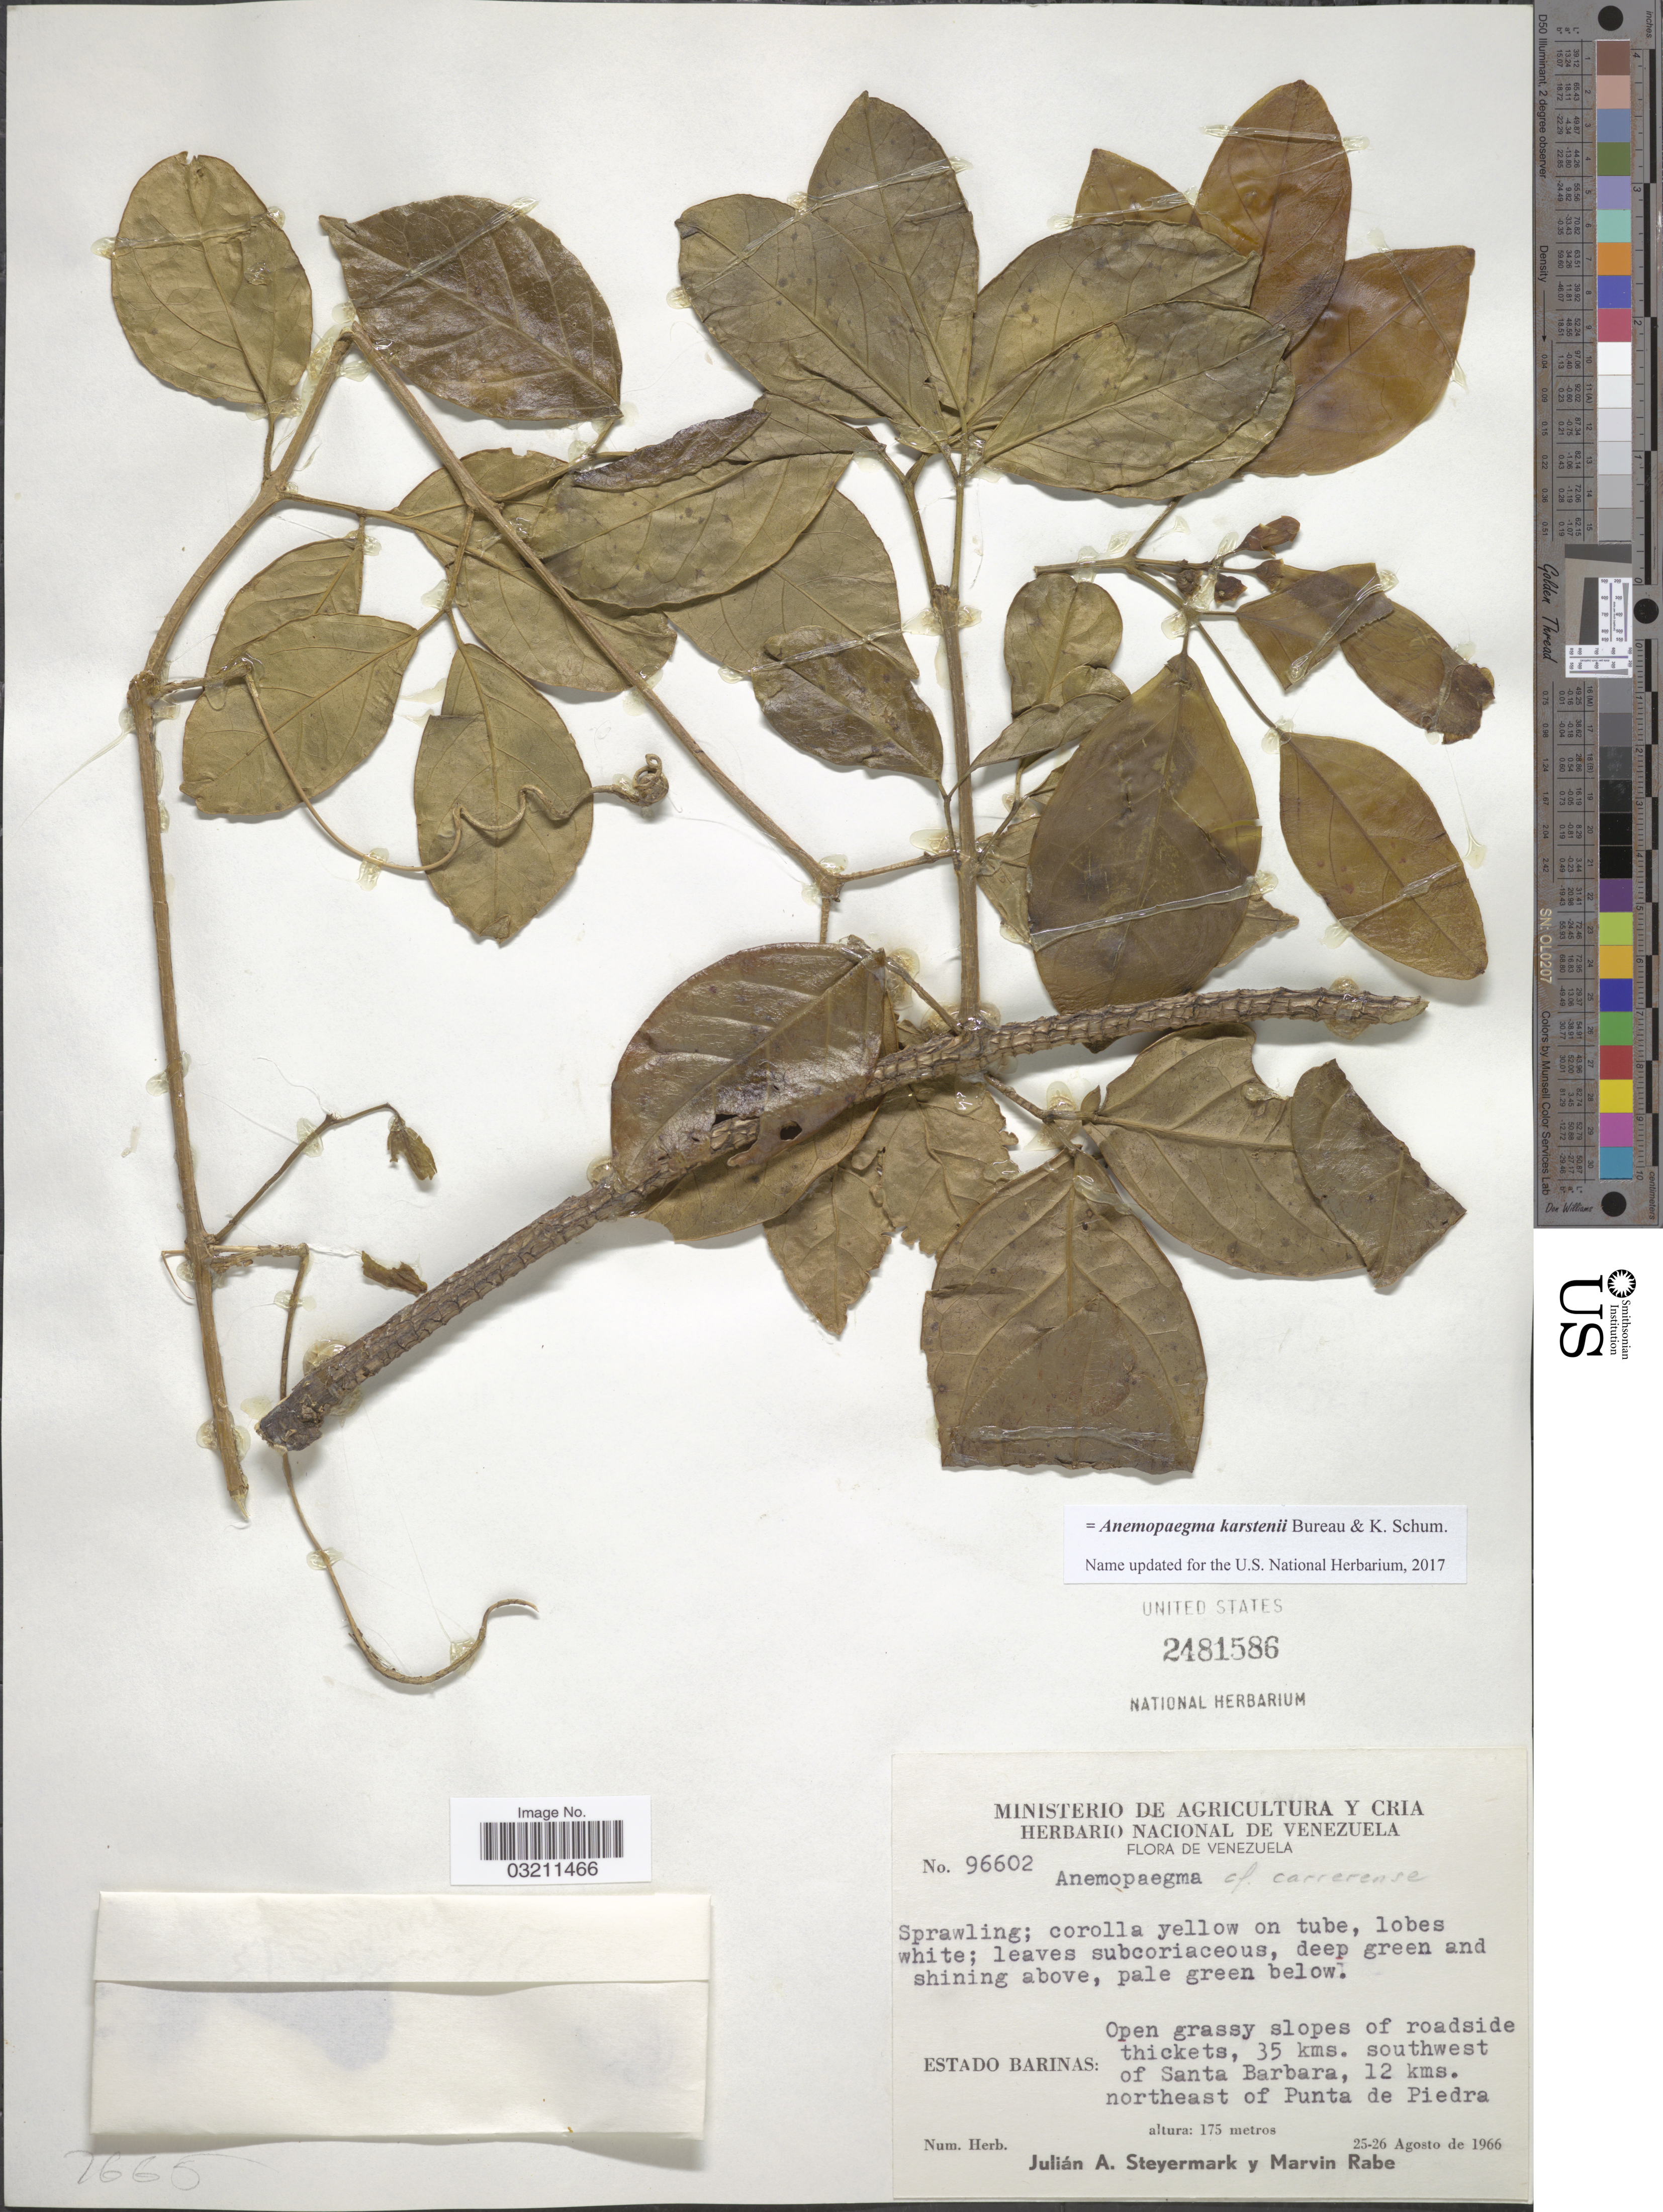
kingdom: Plantae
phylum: Tracheophyta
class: Magnoliopsida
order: Lamiales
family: Bignoniaceae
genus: Anemopaegma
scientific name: Anemopaegma karstenii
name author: Bureau & K. Schum.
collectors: J. Steyermark & M. Rabe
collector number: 96602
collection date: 1966-08-25/1966-08-26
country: Venezuela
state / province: Barinas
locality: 35 kms. southwest of Santa Barbara, 12 kms. northeast of Punta de Piedra.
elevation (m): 175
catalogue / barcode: US 2481586